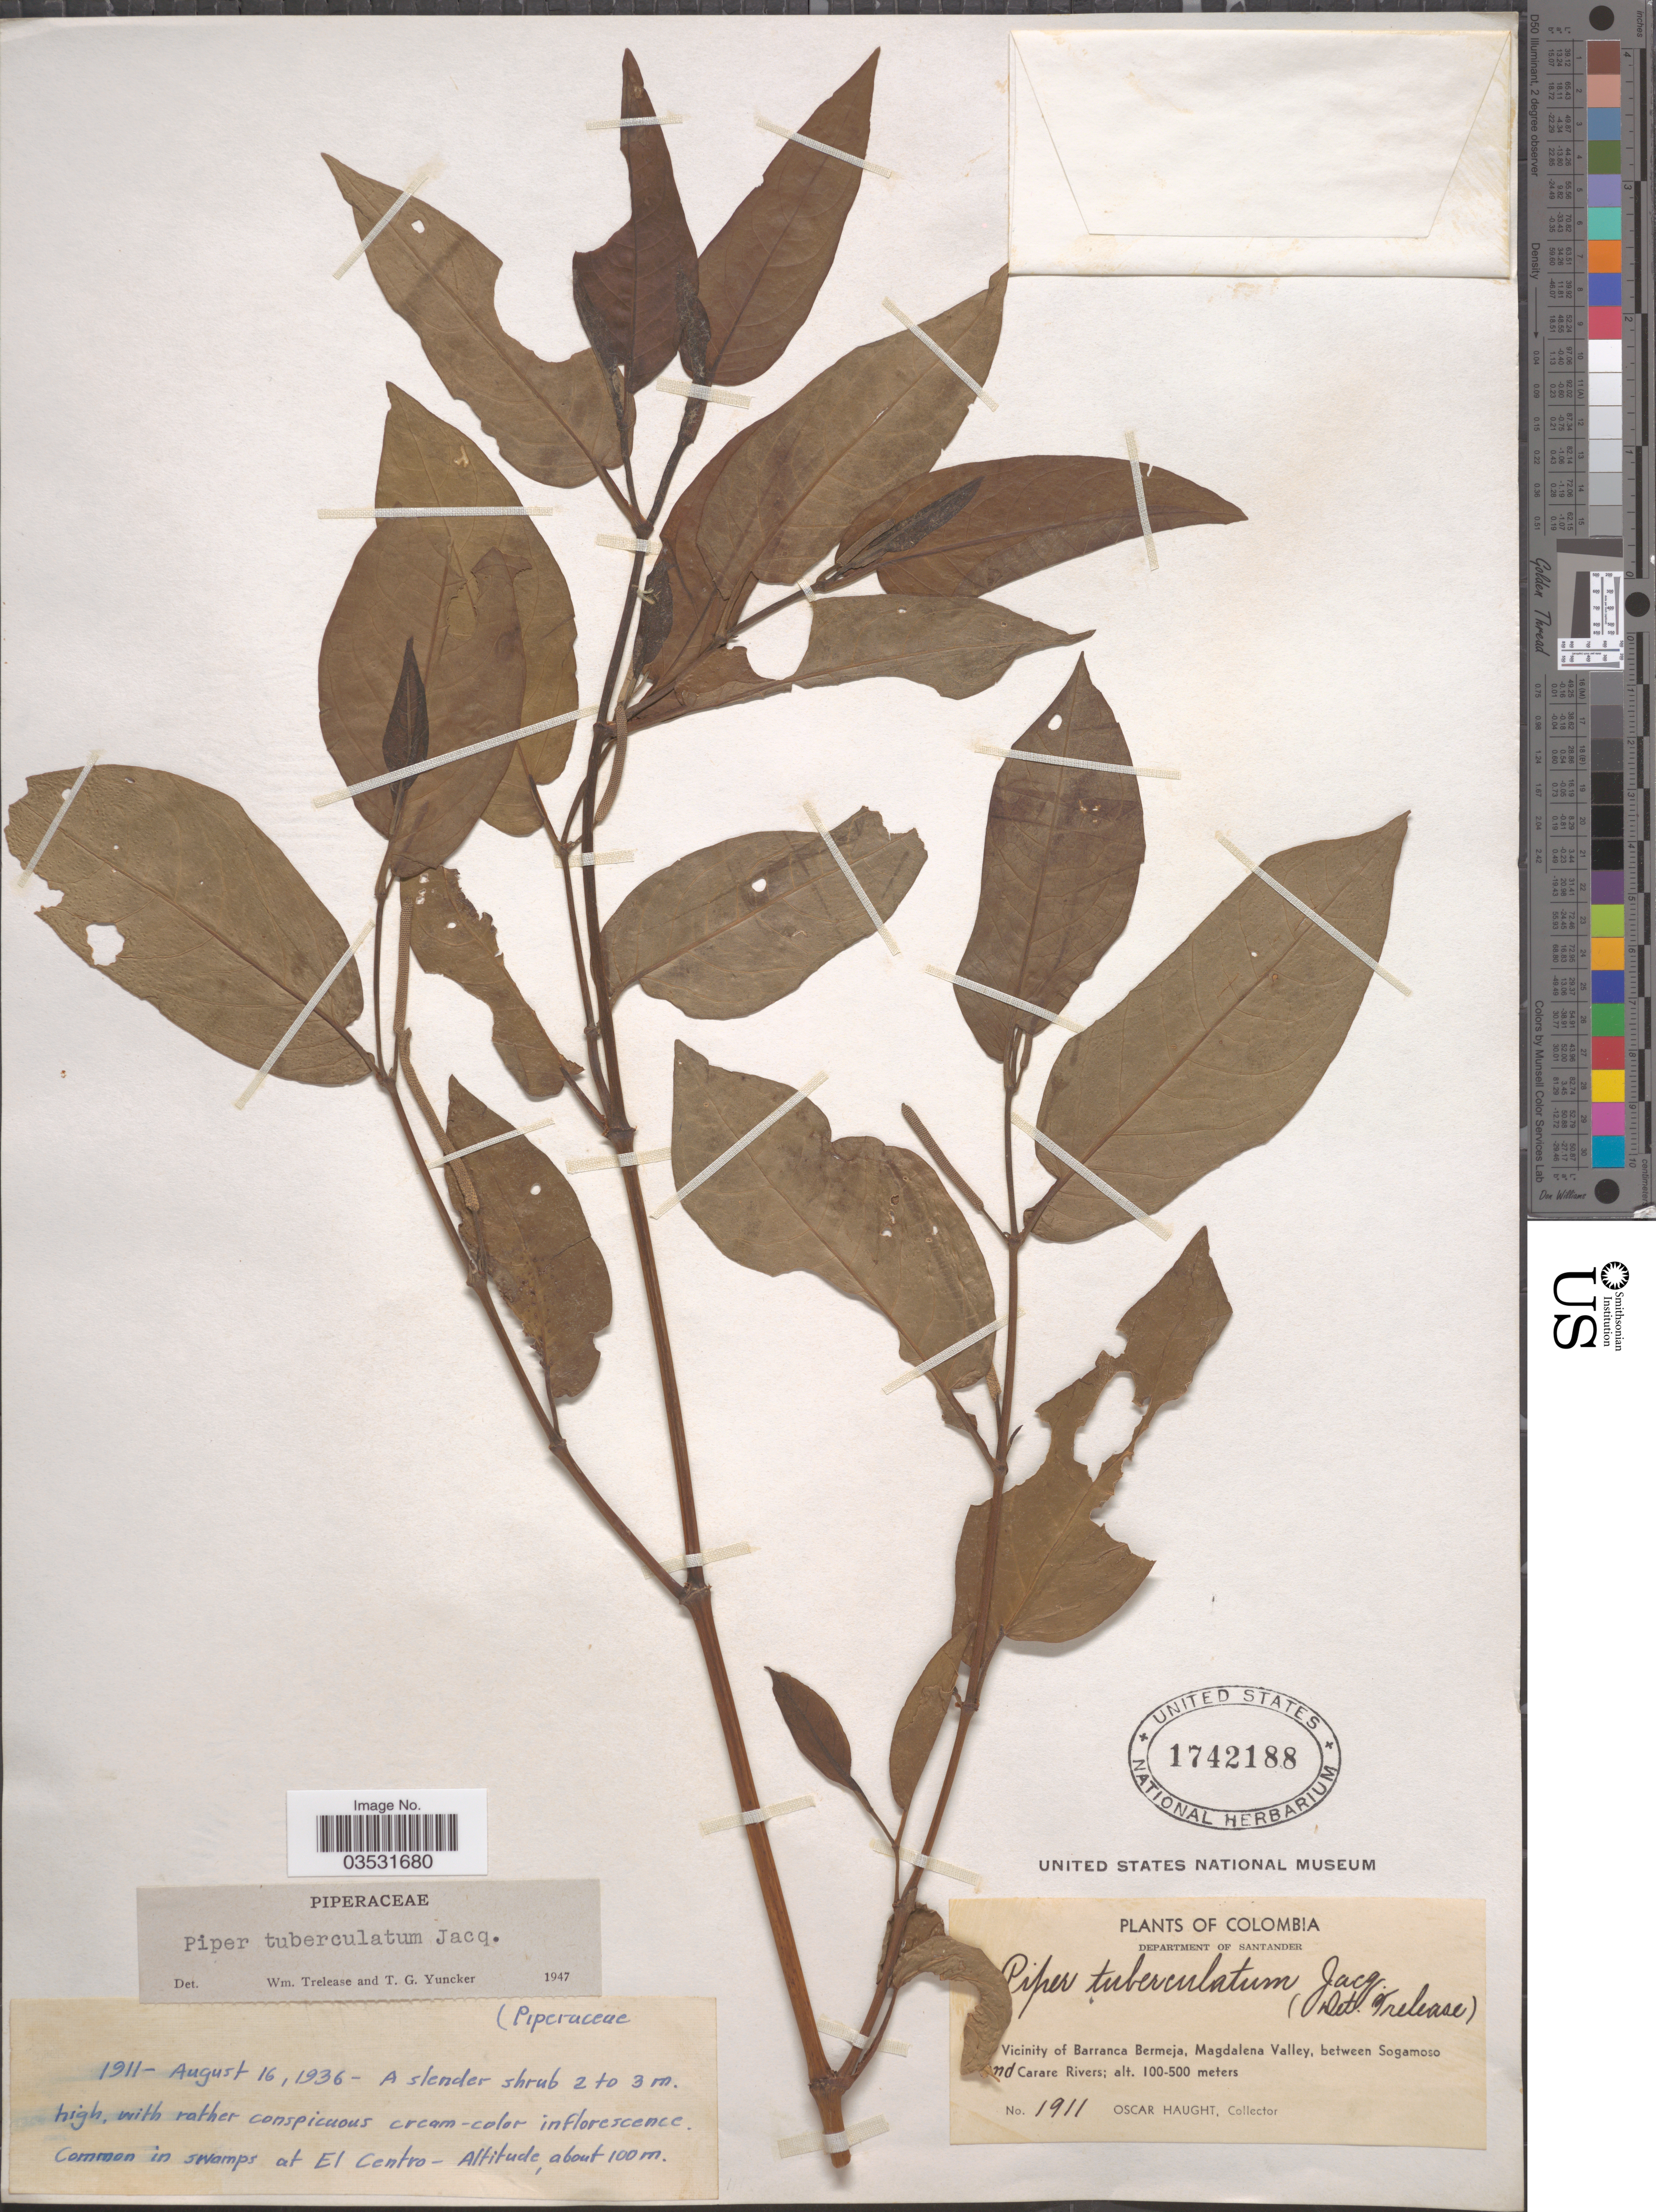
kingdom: Plantae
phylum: Tracheophyta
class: Magnoliopsida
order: Piperales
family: Piperaceae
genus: Piper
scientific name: Piper tuberculatum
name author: Jacq.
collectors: O. L. Haught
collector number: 1911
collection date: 1936-08-16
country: Colombia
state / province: Santander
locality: Department of Santander. vicinity of Barranca Bermeja, Magdalena Valley, between Sogamoso and Carare Rivers. In swamps at El Centro.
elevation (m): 100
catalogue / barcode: US 1742188